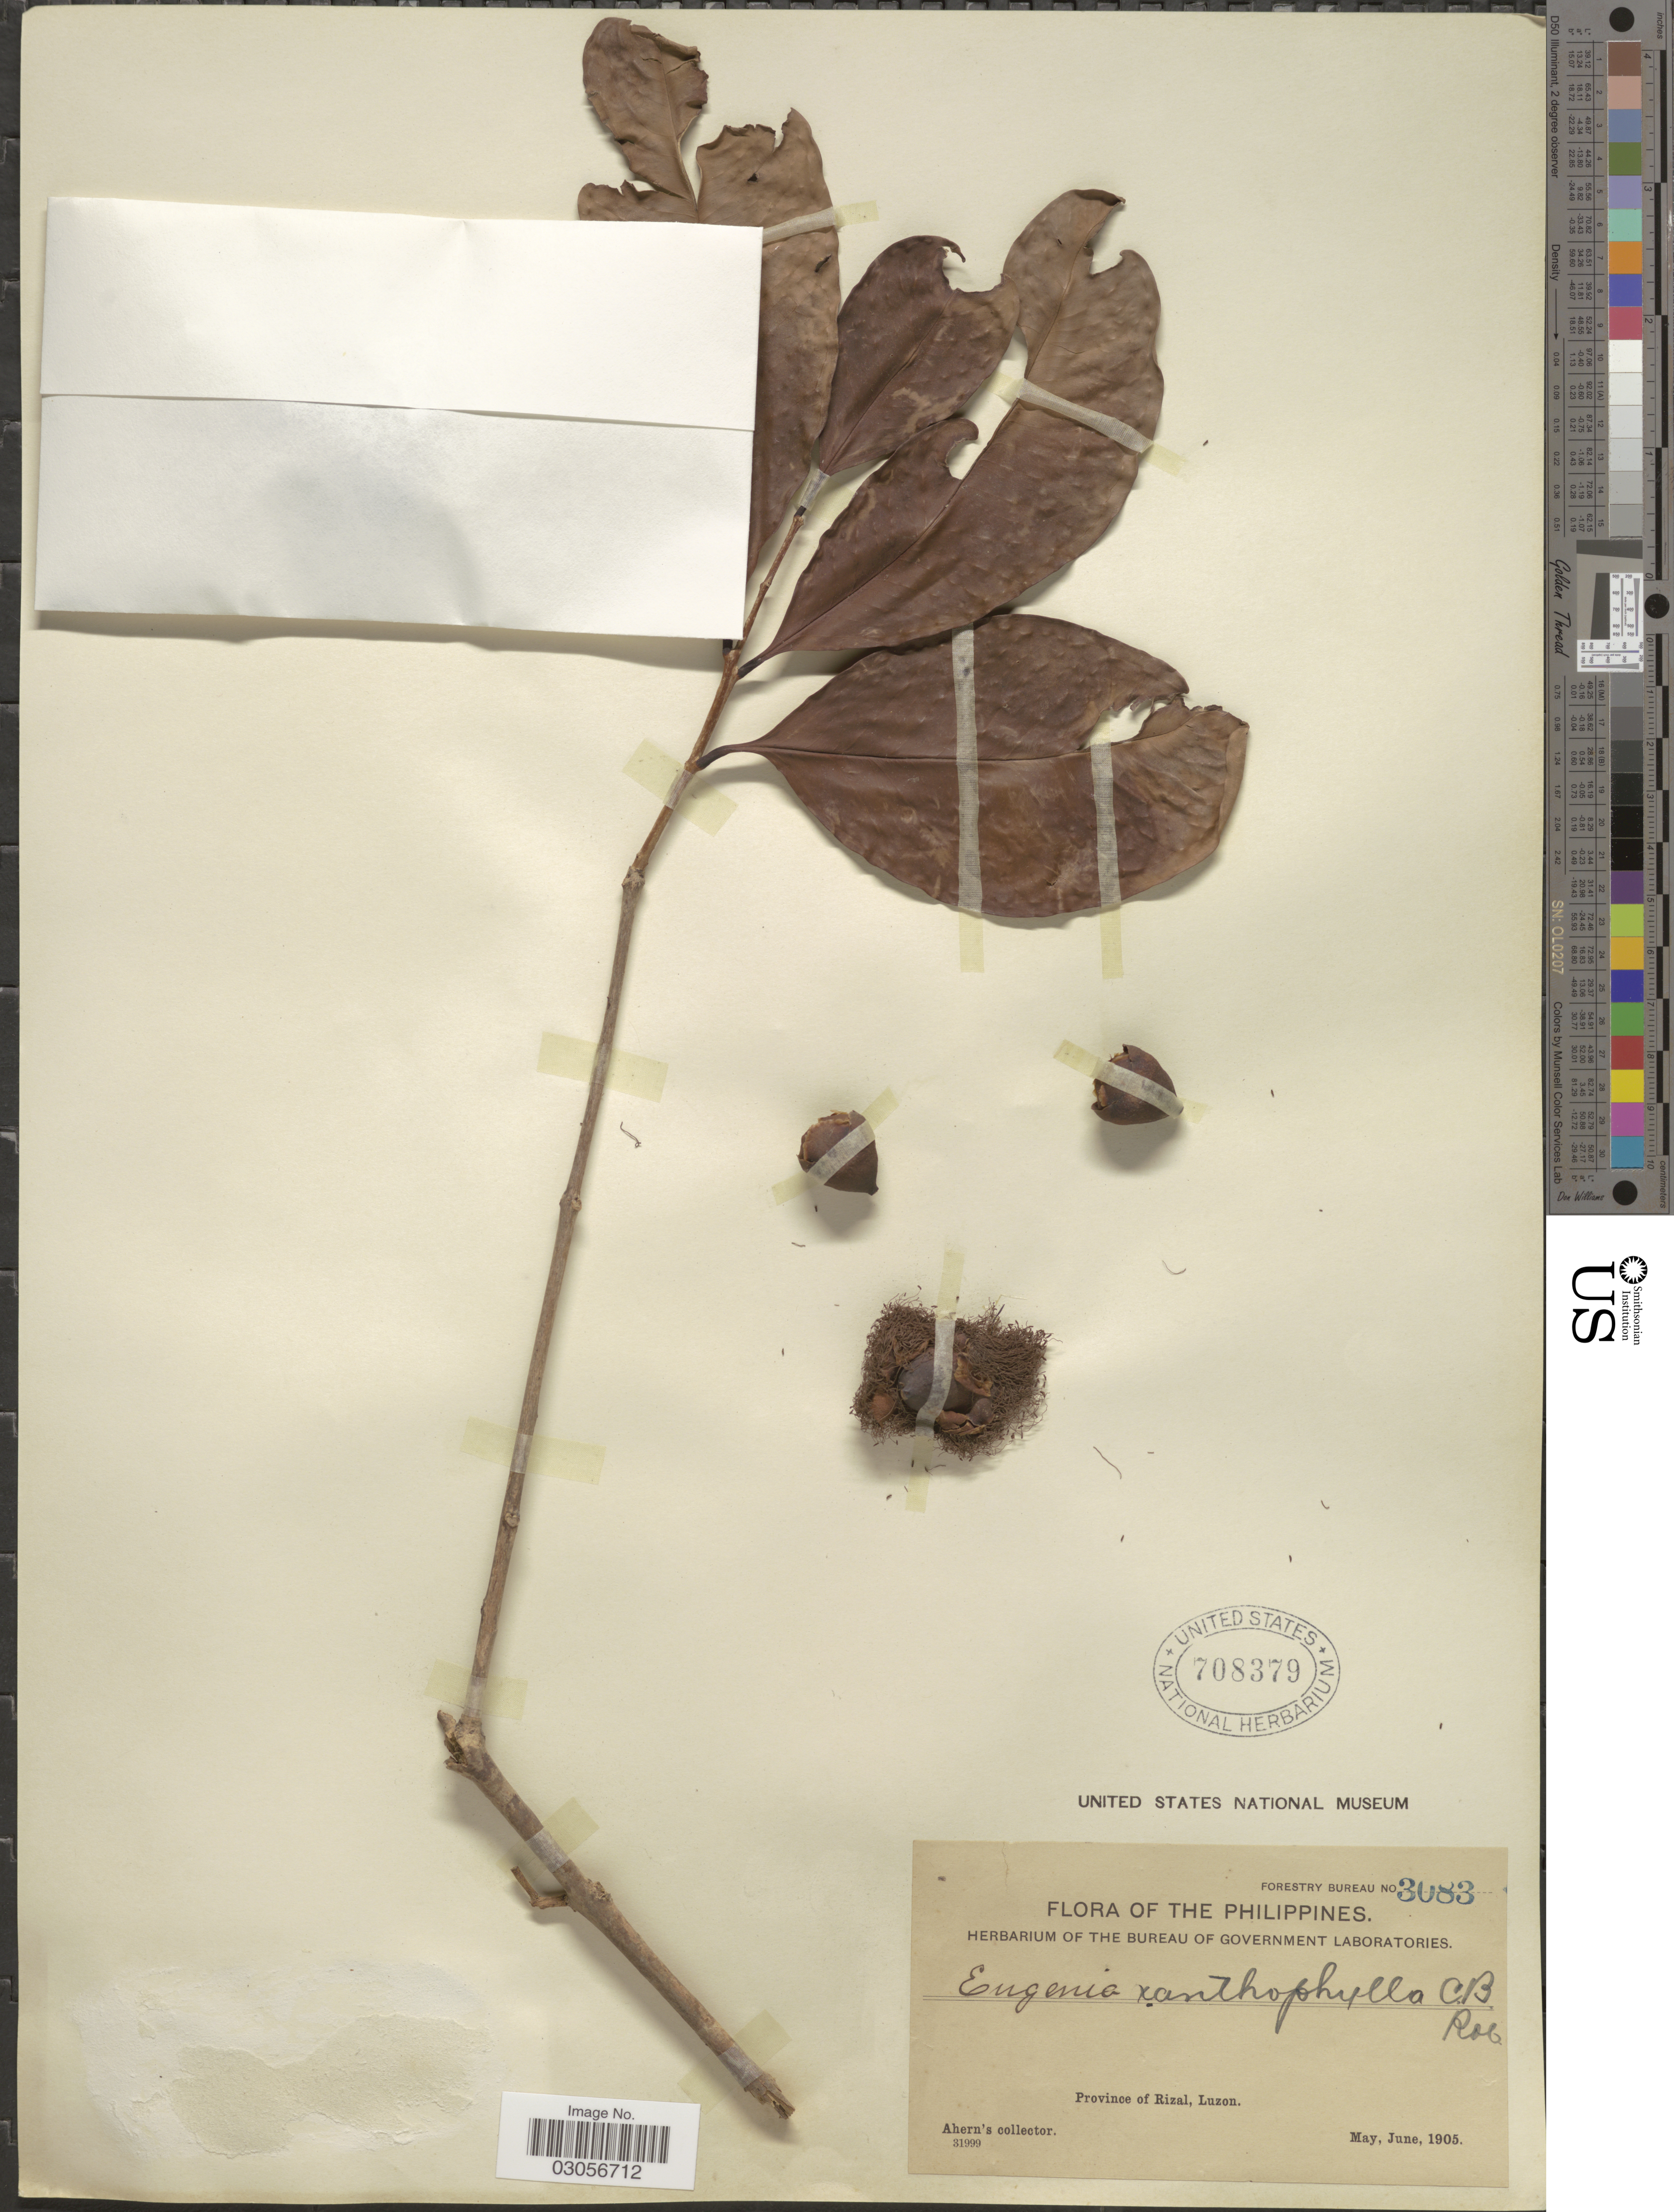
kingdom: Plantae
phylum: Tracheophyta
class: Magnoliopsida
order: Myrtales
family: Myrtaceae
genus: Syzygium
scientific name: Syzygium xanthophyllum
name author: (C.B. Rob.) Merr.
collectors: Ahern's collector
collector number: Forestry Bureau 3083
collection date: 1905-05/1905-06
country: Philippines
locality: Province of Rizal, Luzon.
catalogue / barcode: US 708379